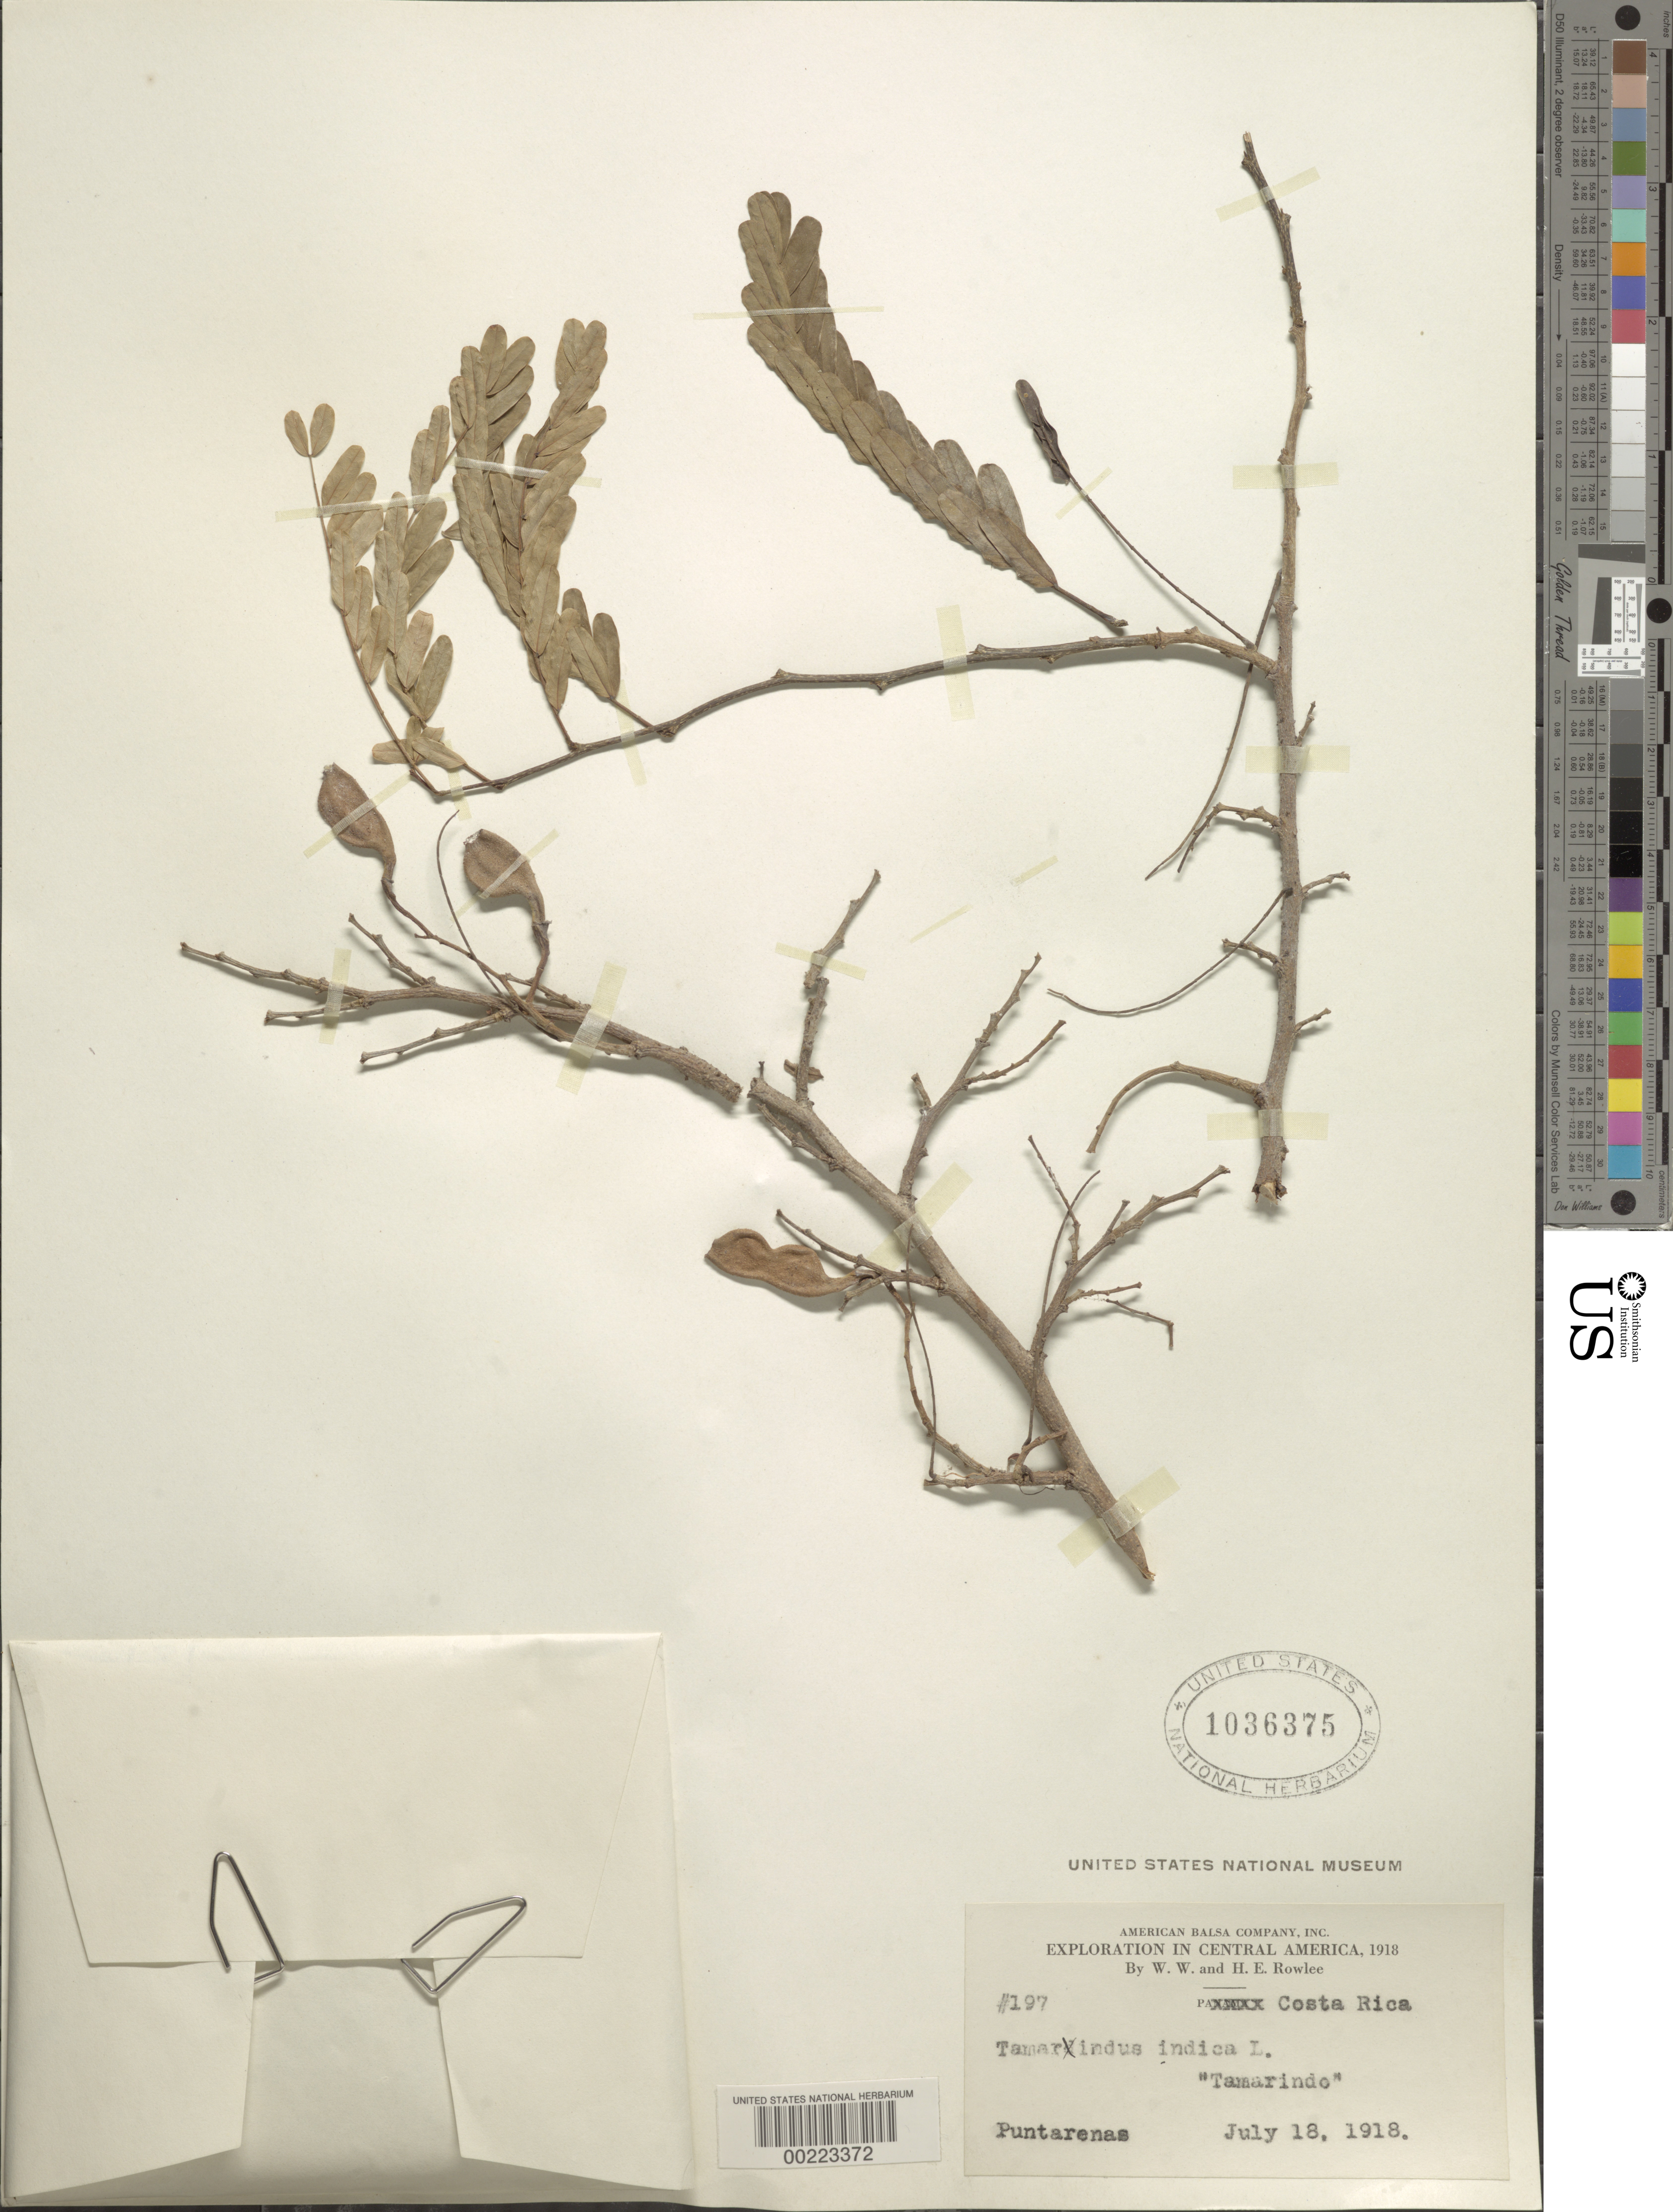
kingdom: Plantae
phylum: Tracheophyta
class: Magnoliopsida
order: Fabales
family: Fabaceae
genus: Tamarindus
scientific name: Tamarindus indica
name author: L.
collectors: W. W. Rowlee & H. E. Rowlee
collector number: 197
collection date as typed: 18 Jul 1918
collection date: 1918-07-18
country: Costa Rica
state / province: Puntarenas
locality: Puntarenas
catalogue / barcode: US 1036375